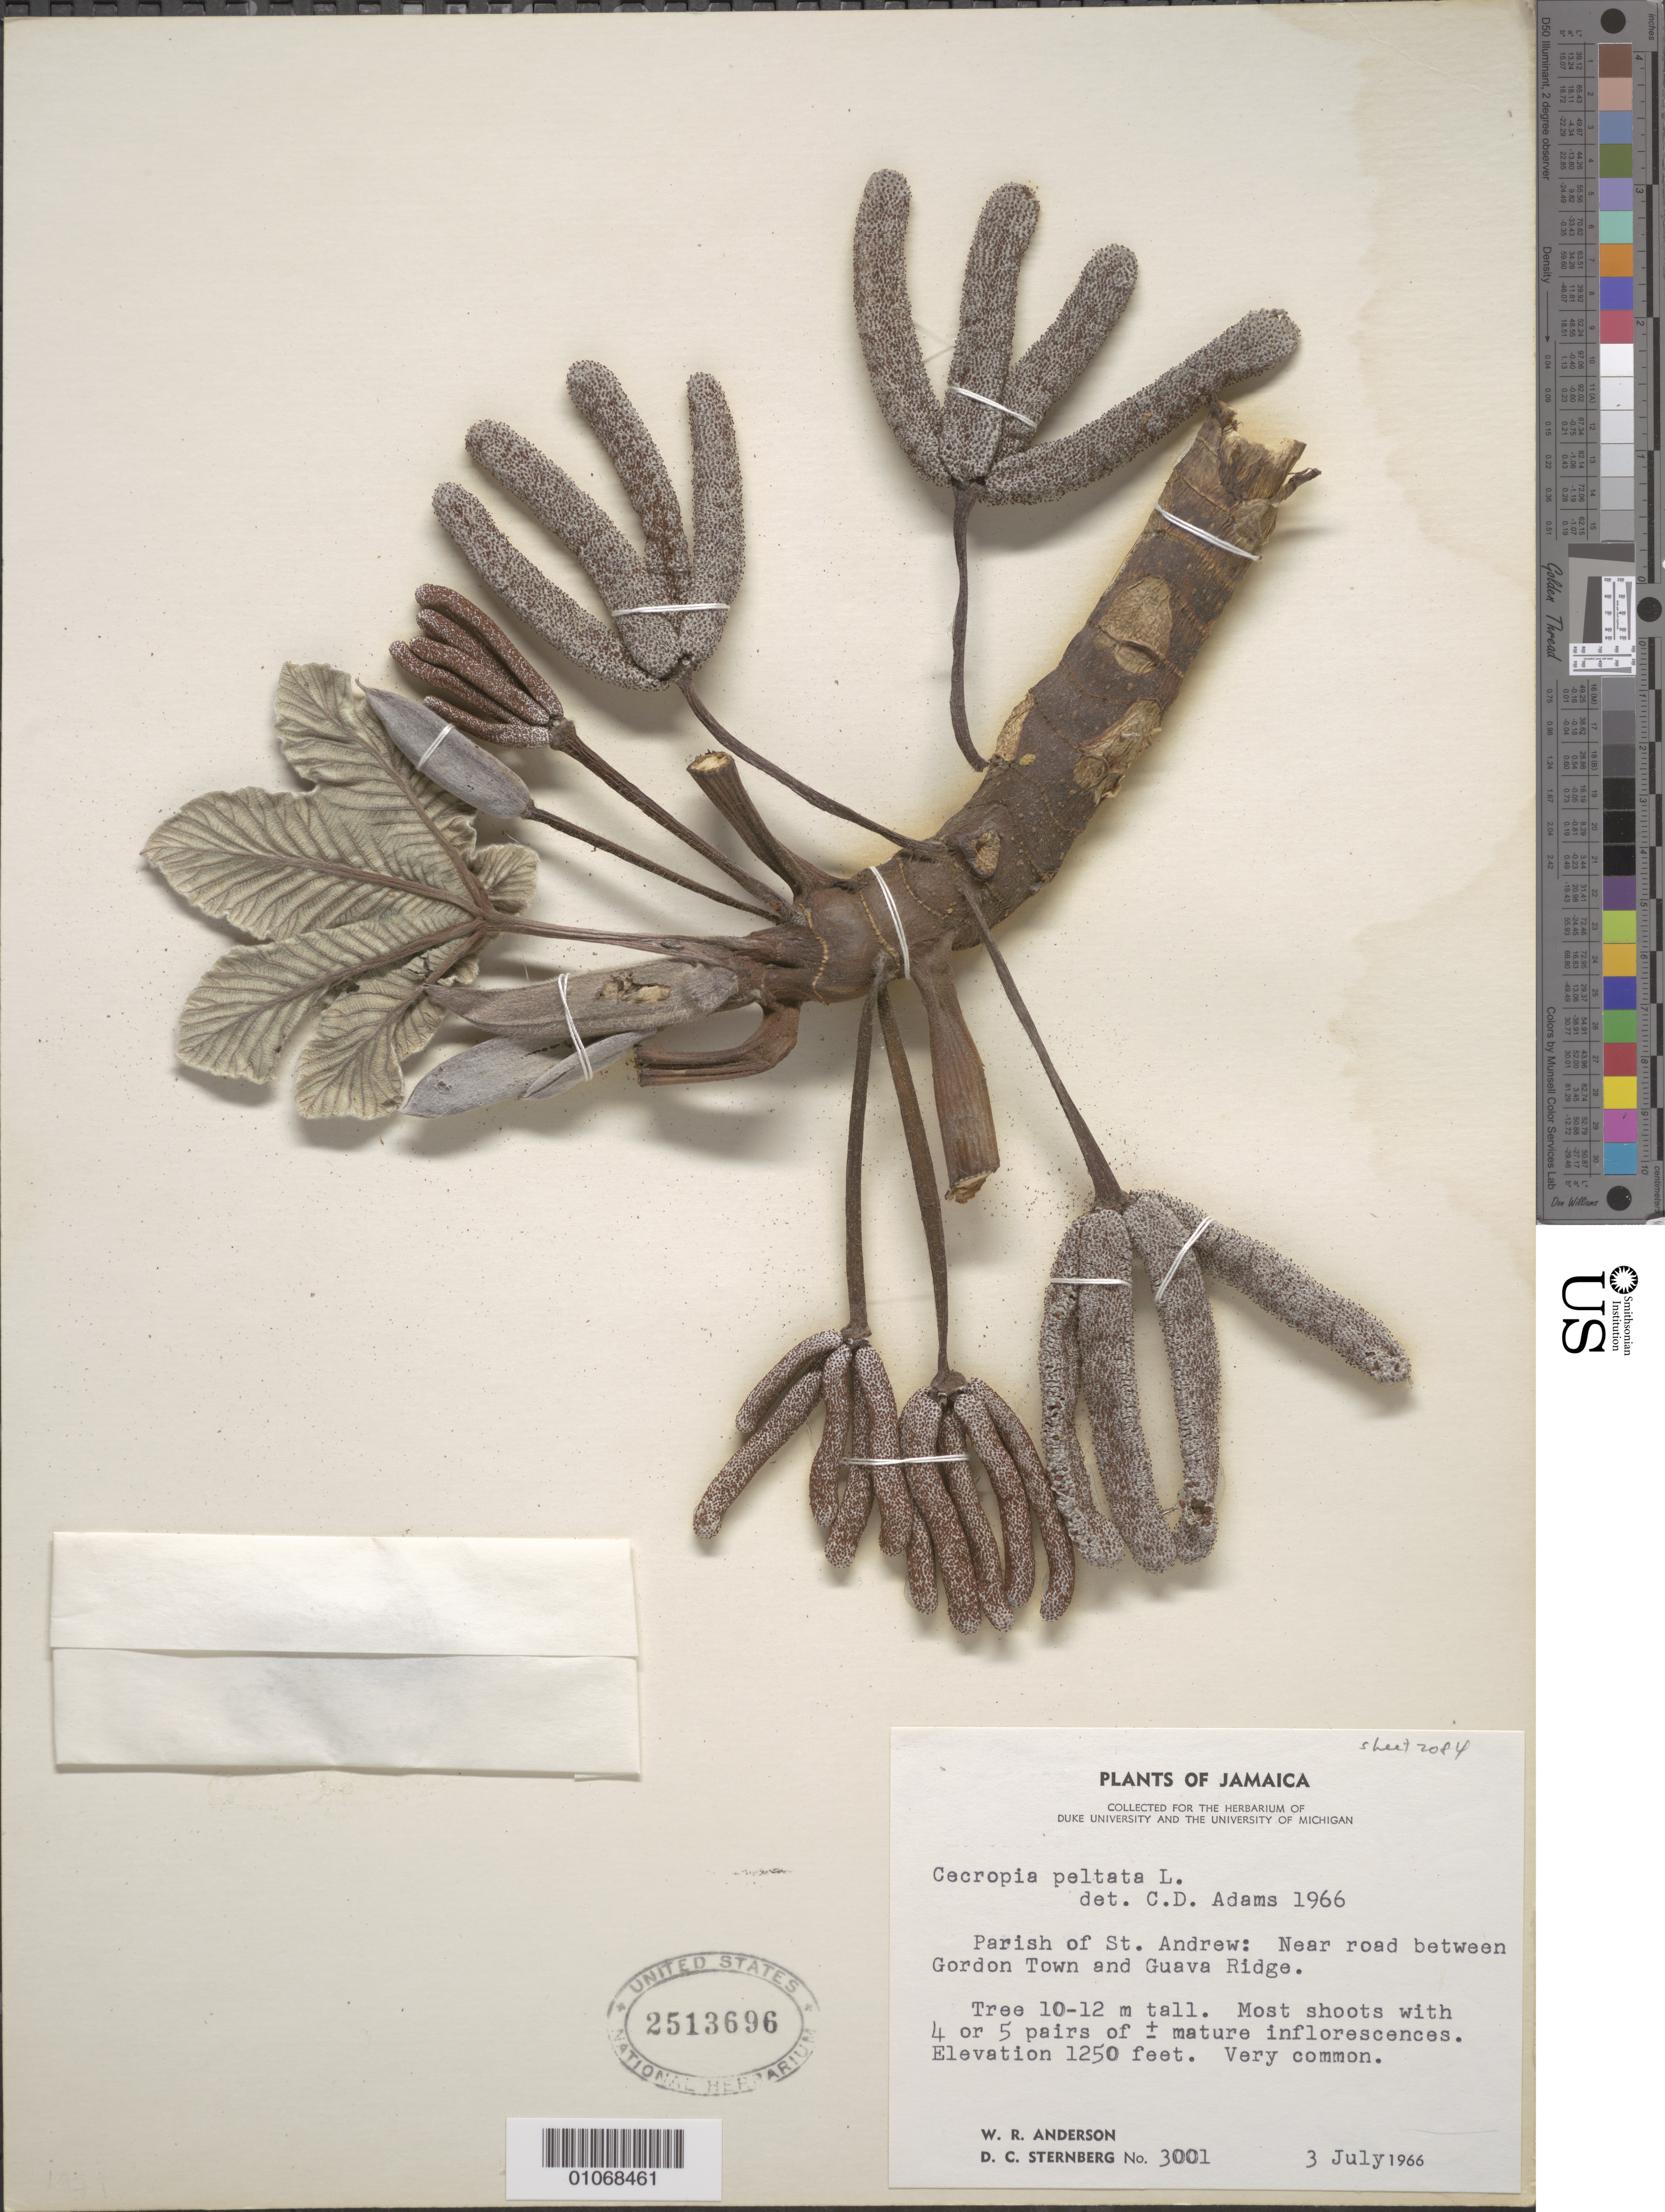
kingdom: Plantae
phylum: Tracheophyta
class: Magnoliopsida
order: Rosales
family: Urticaceae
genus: Cecropia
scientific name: Cecropia peltata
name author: L.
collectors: W. R. Anderson & D. Sternberg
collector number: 3001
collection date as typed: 03 Jul 1966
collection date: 1966-07-03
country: Jamaica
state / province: Saint Andrew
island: Jamaica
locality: Near road between Gordon town and Guava Ridge.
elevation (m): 381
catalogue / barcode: US 2513696